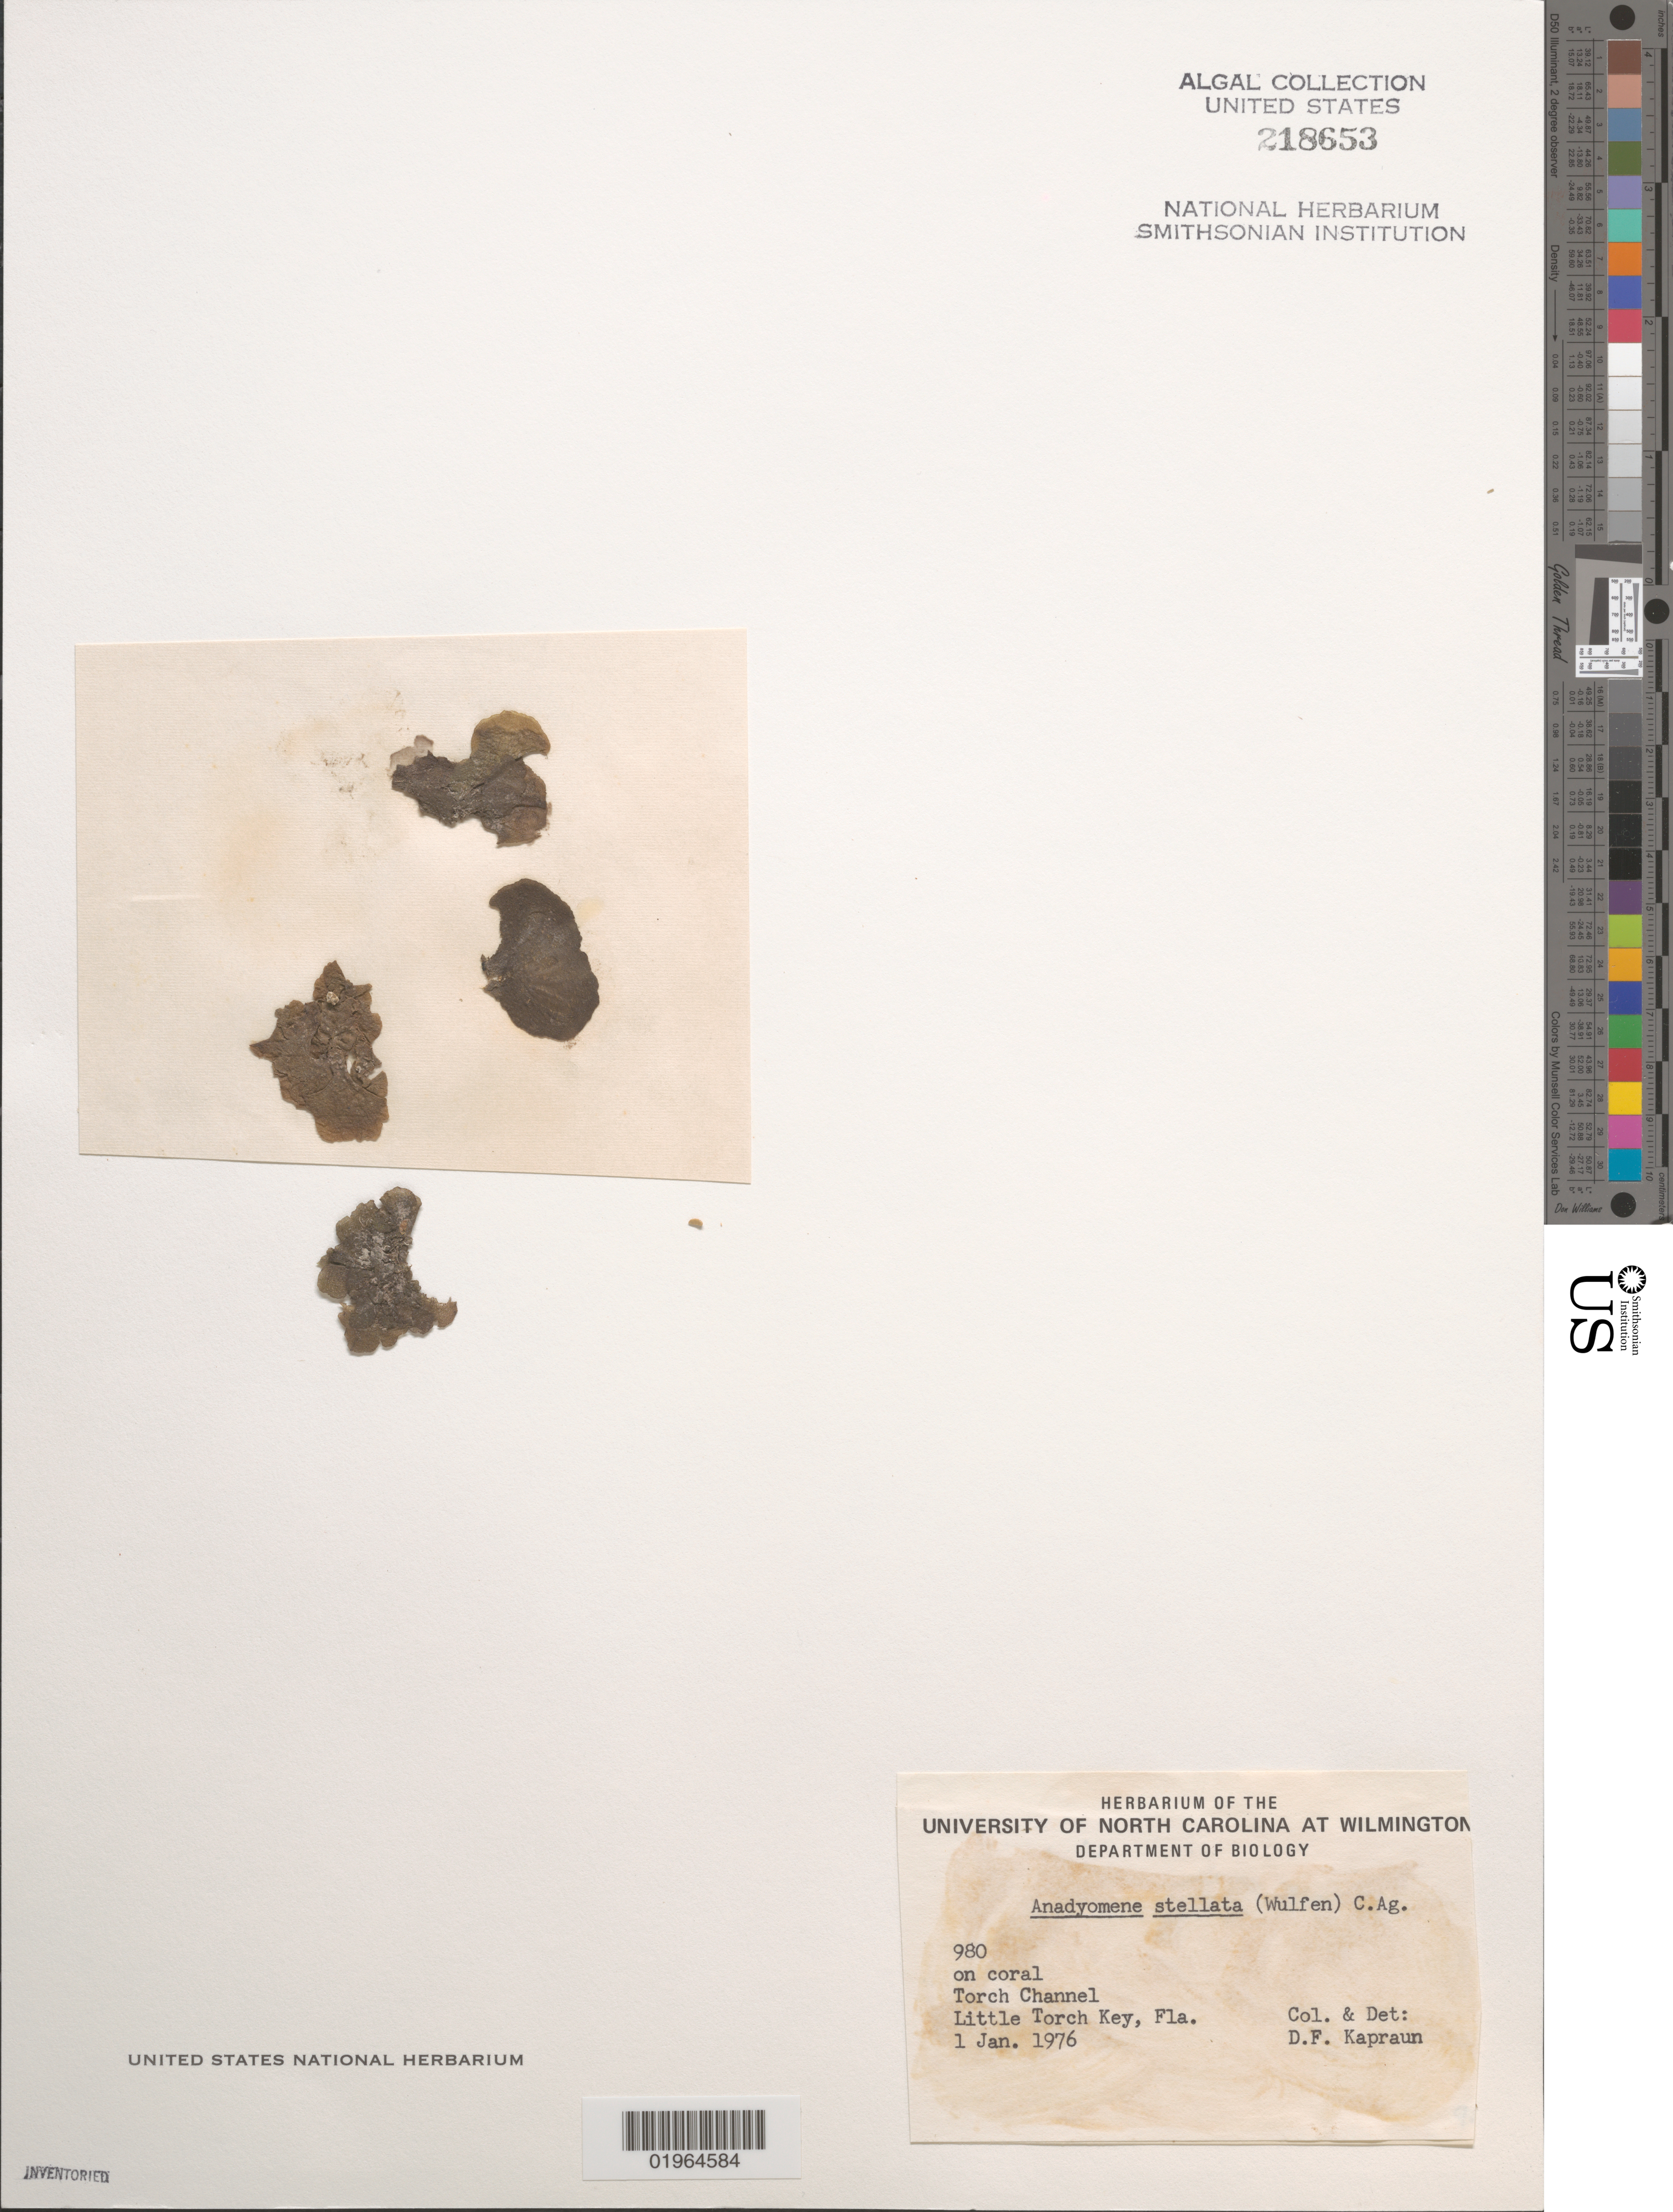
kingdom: Plantae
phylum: Chlorophyta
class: Ulvophyceae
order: Cladophorales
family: Anadyomenaceae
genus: Anadyomene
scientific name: Anadyomene stellata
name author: (Wulfen) C. Agardh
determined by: Kapraun, D. F.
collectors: D. F. Kapraun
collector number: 980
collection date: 1976-01-01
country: United States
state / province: Florida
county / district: Monroe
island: LIttle Torch Key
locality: Torch Channel, LIttle Torch Key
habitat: On coral.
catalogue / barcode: US 218653